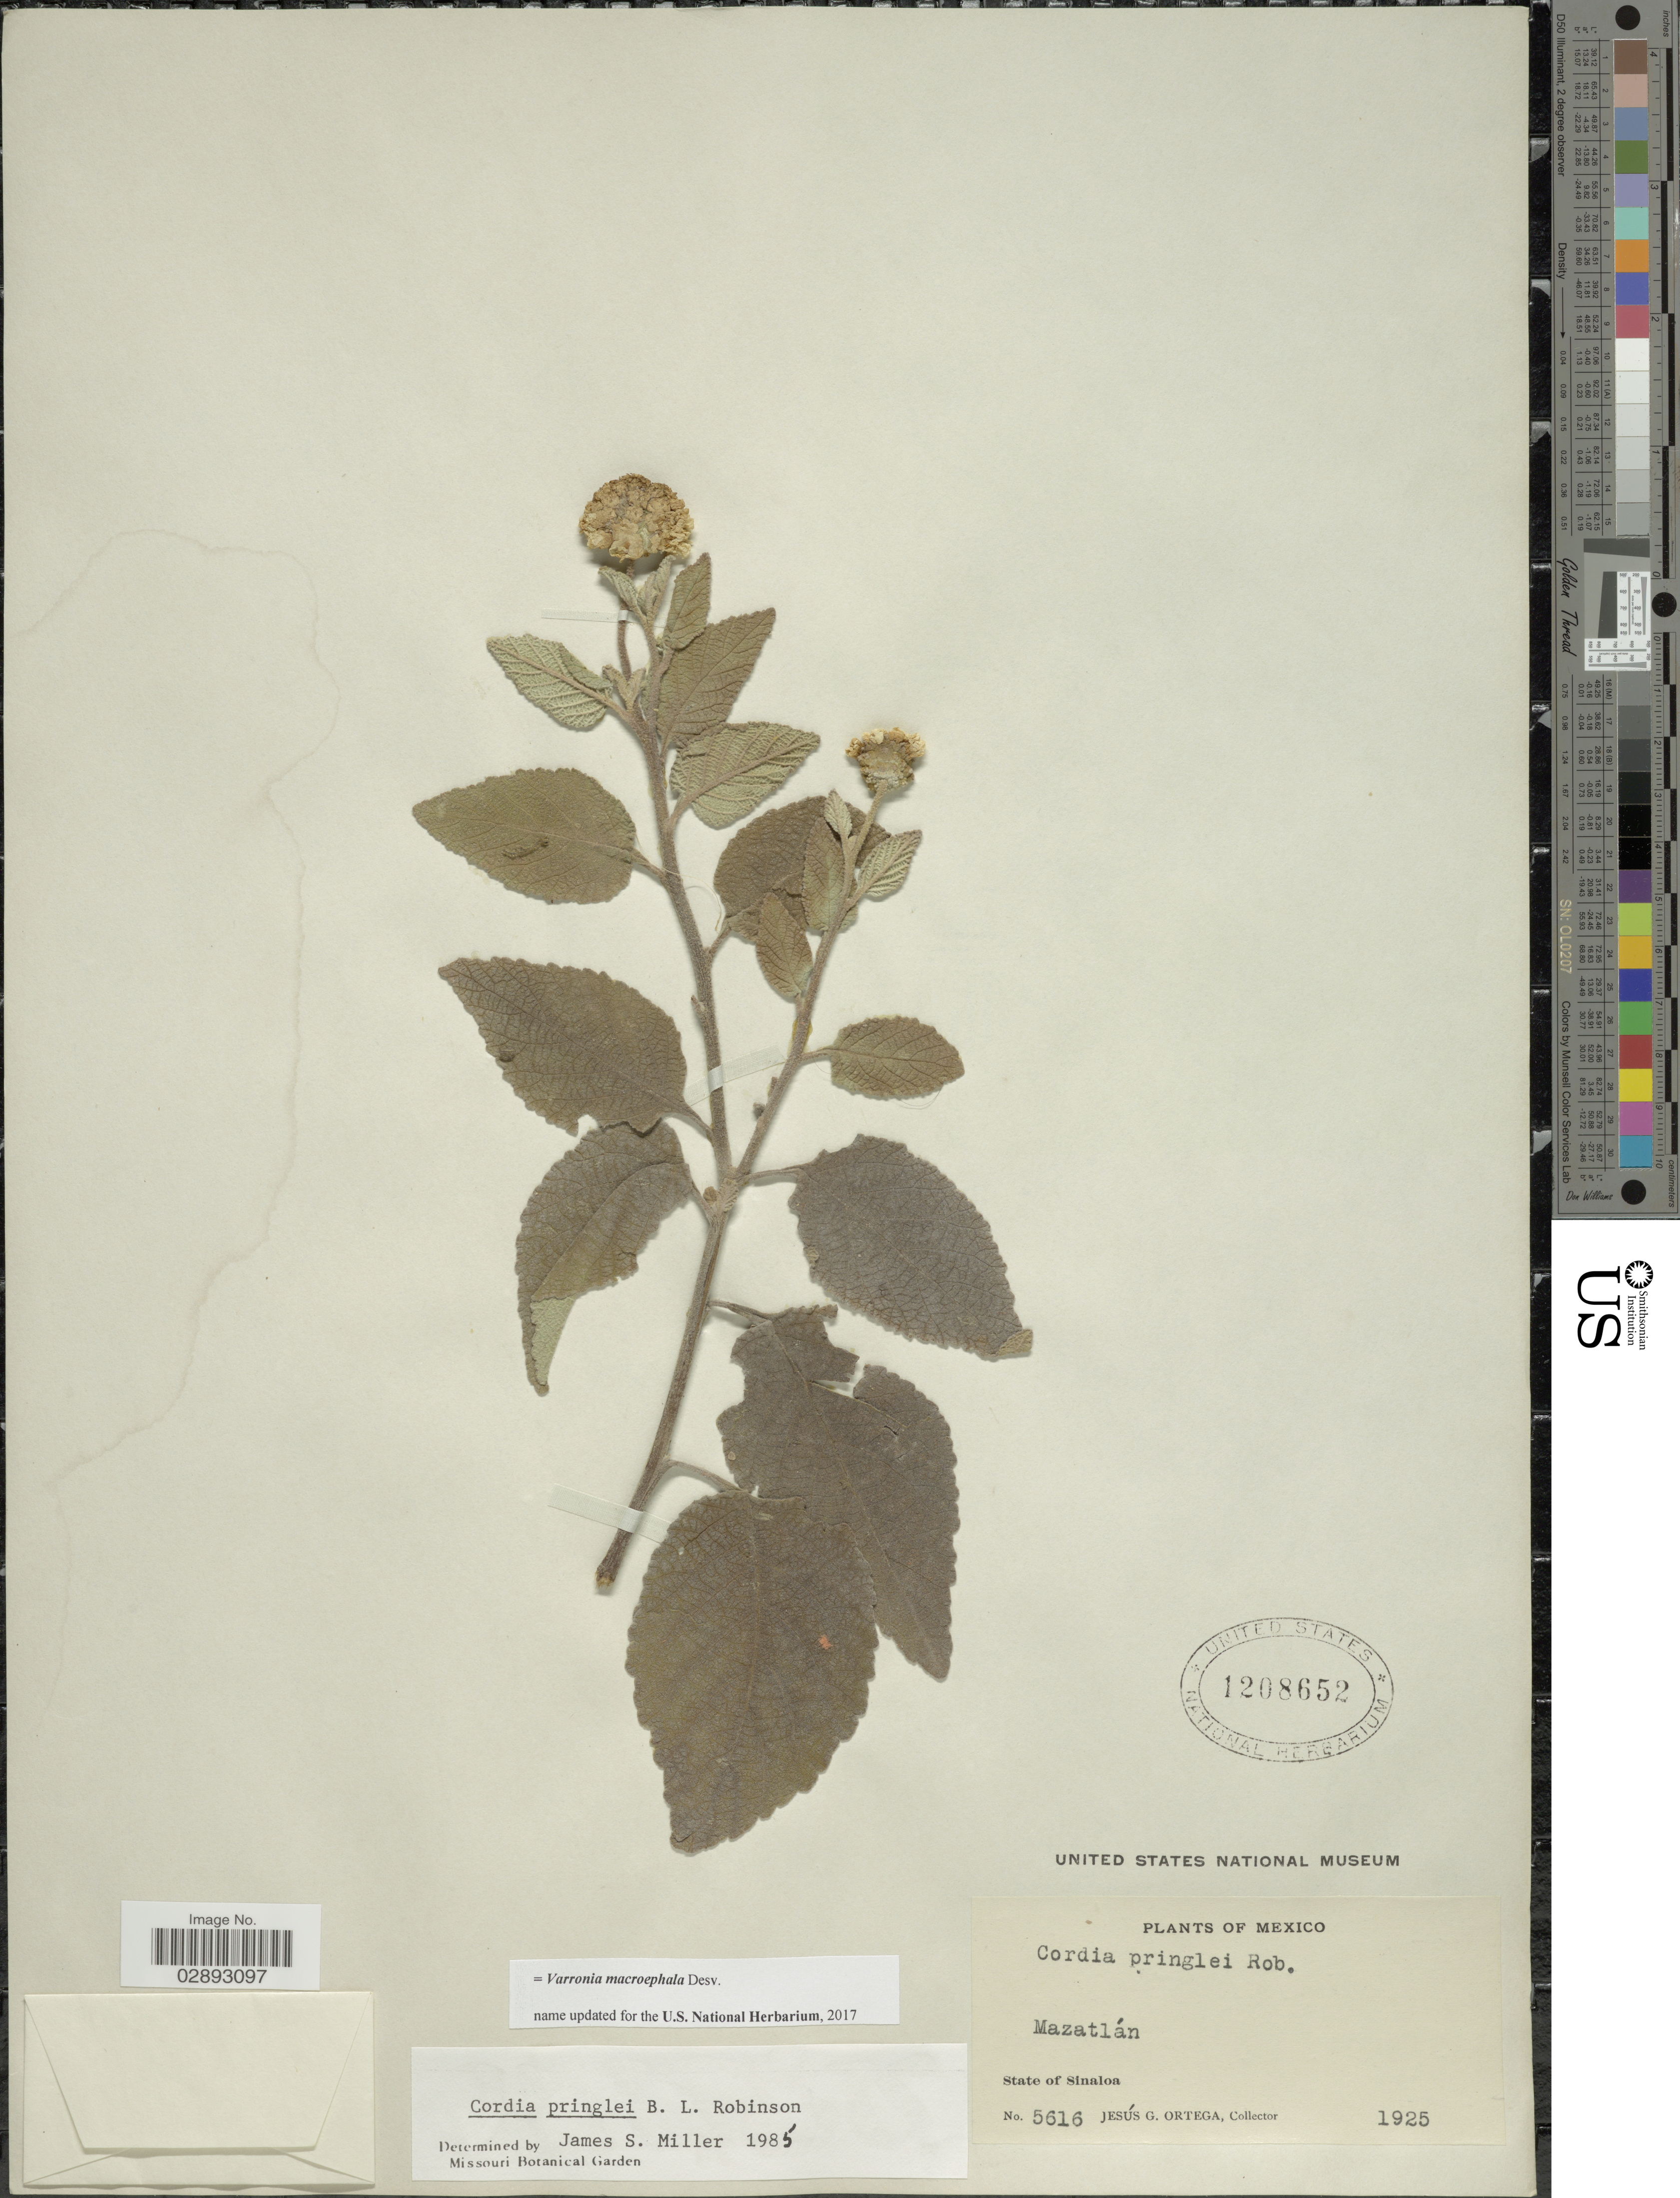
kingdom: Plantae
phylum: Tracheophyta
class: Magnoliopsida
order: Boraginales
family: Cordiaceae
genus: Varronia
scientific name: Varronia macrocephala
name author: Desv.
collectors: J. Ortega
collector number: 5616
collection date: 1925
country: Mexico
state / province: Sinaloa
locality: Mazatlán. State of Sinaloa.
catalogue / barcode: US 1208652